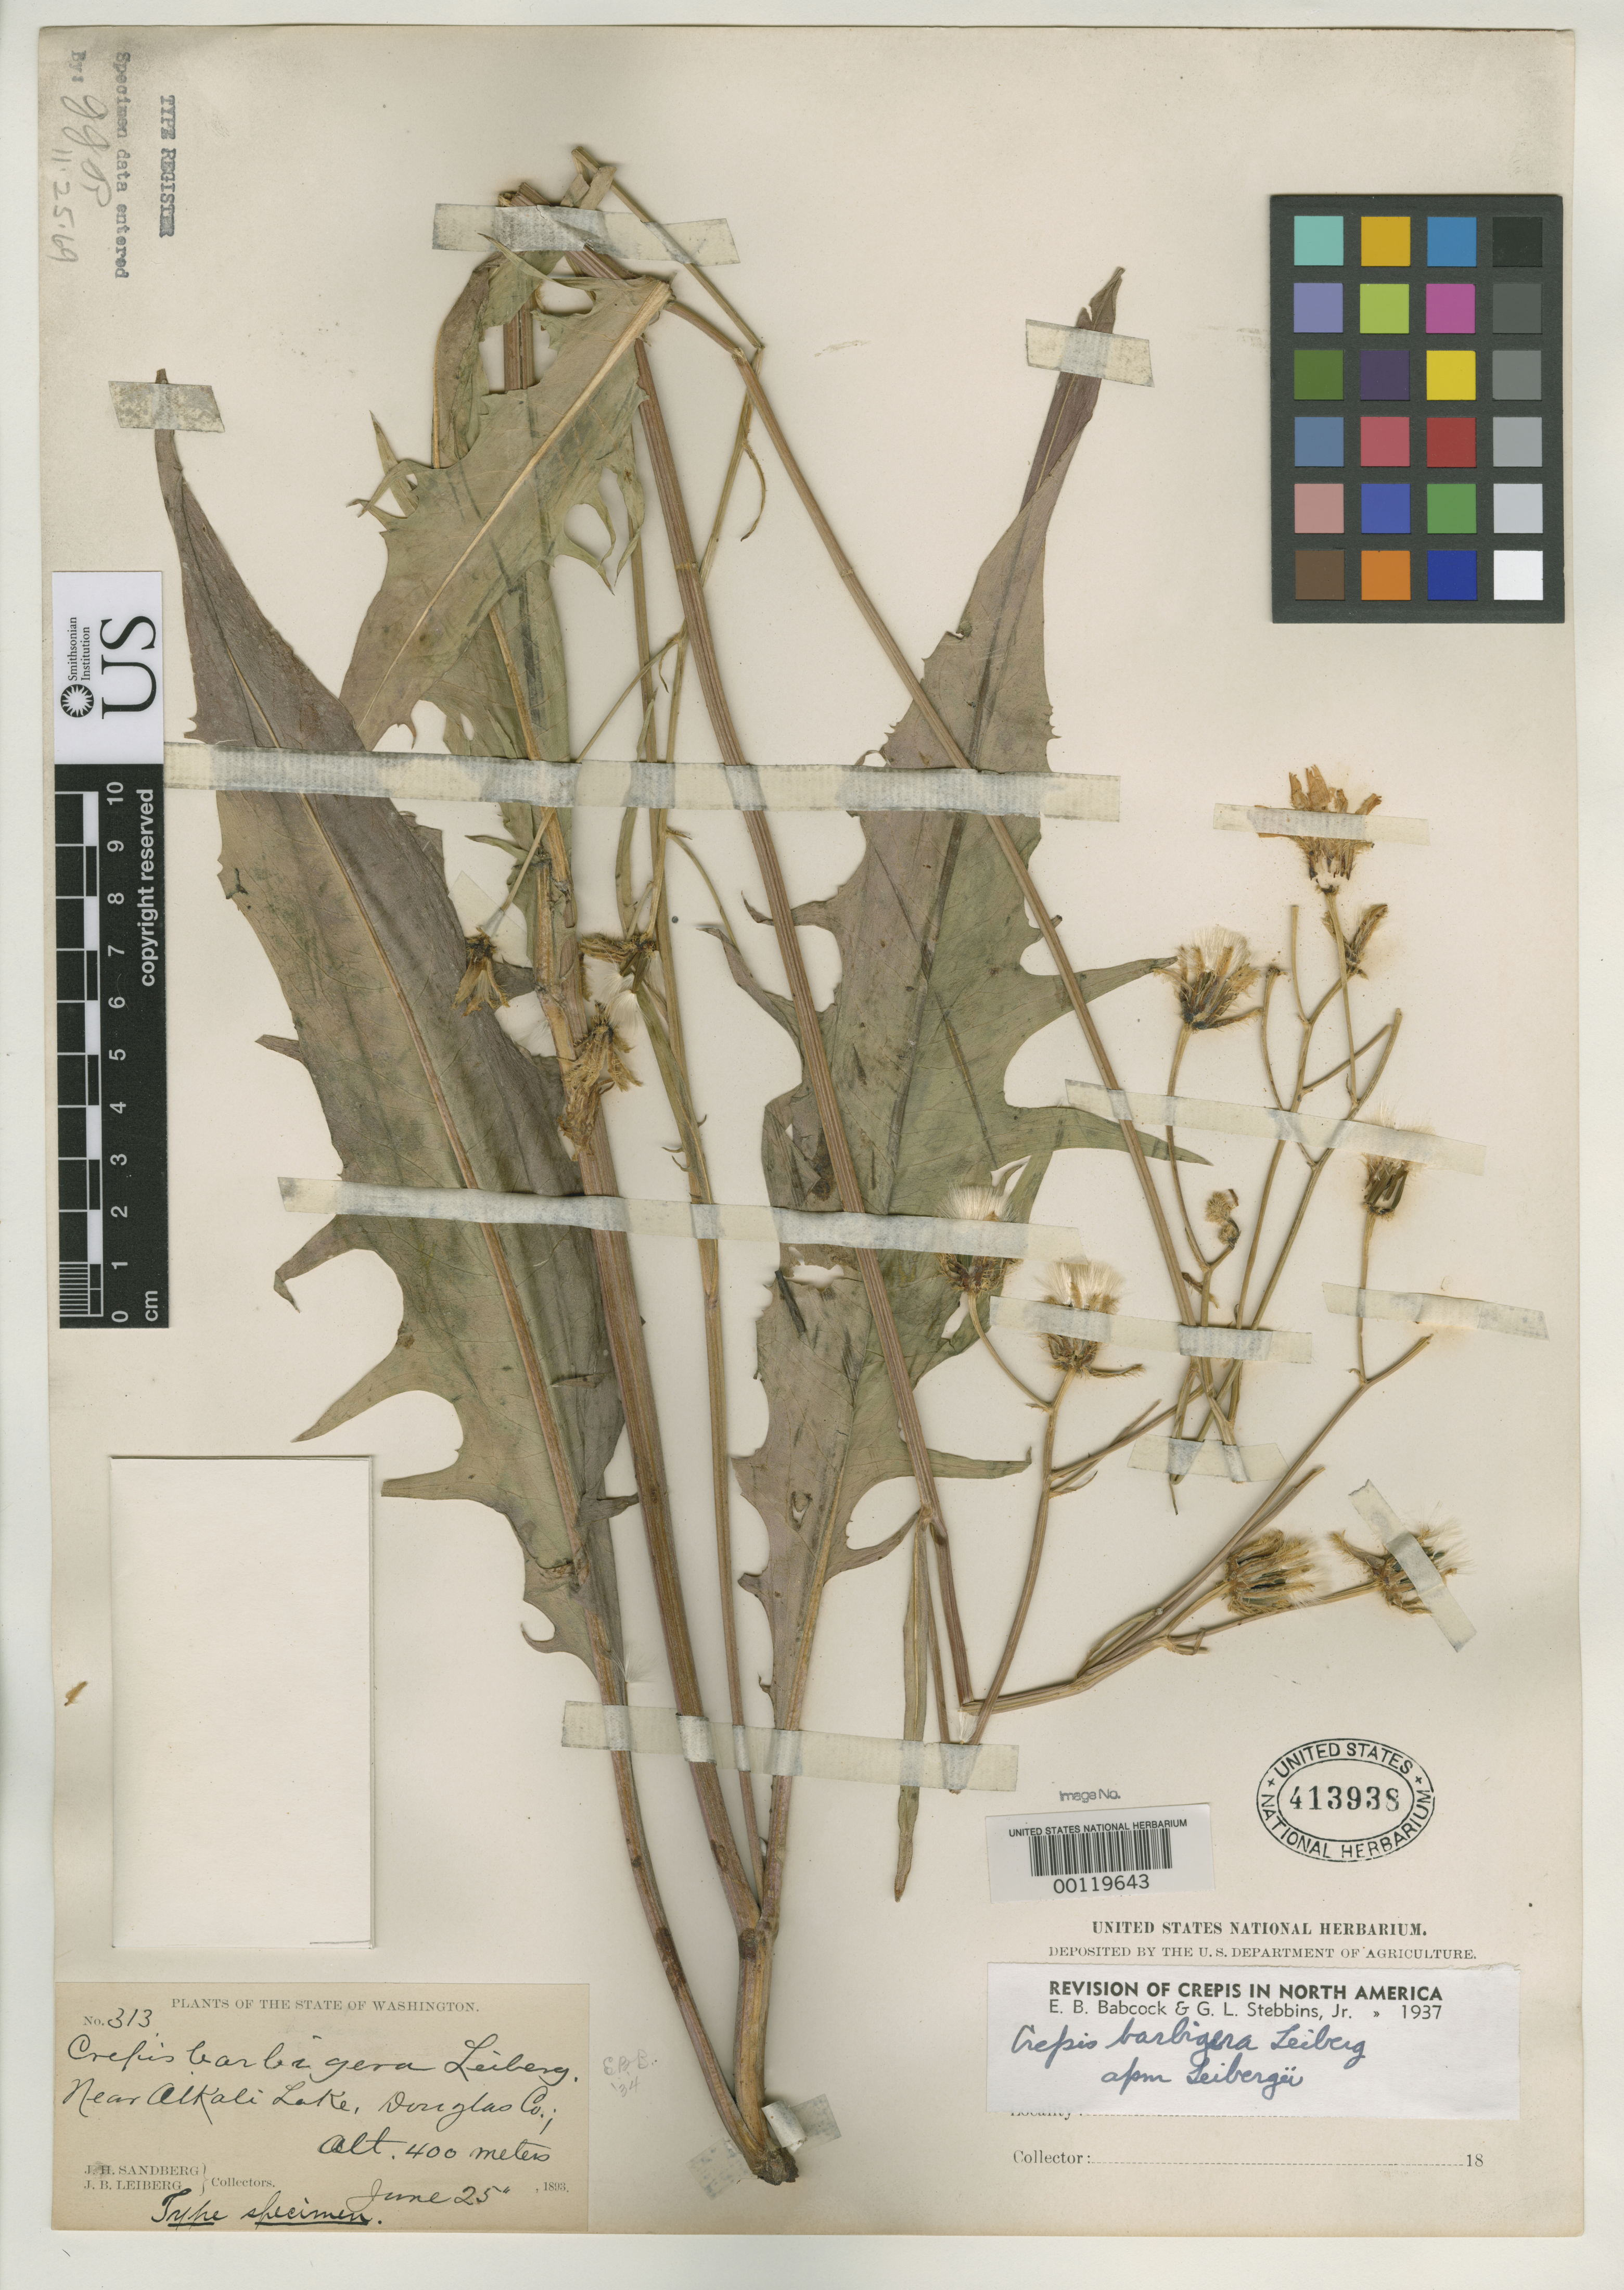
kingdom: Plantae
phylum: Tracheophyta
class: Magnoliopsida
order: Asterales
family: Asteraceae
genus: Crepis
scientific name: Crepis barbigera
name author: Leiberg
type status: Holotype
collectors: J. H. Sandberg & J. Leiberg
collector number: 313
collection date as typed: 25 Jun 1893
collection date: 1893-06-25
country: United States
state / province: Washington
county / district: Douglas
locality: Alkali Lake.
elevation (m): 400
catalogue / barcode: US 413938